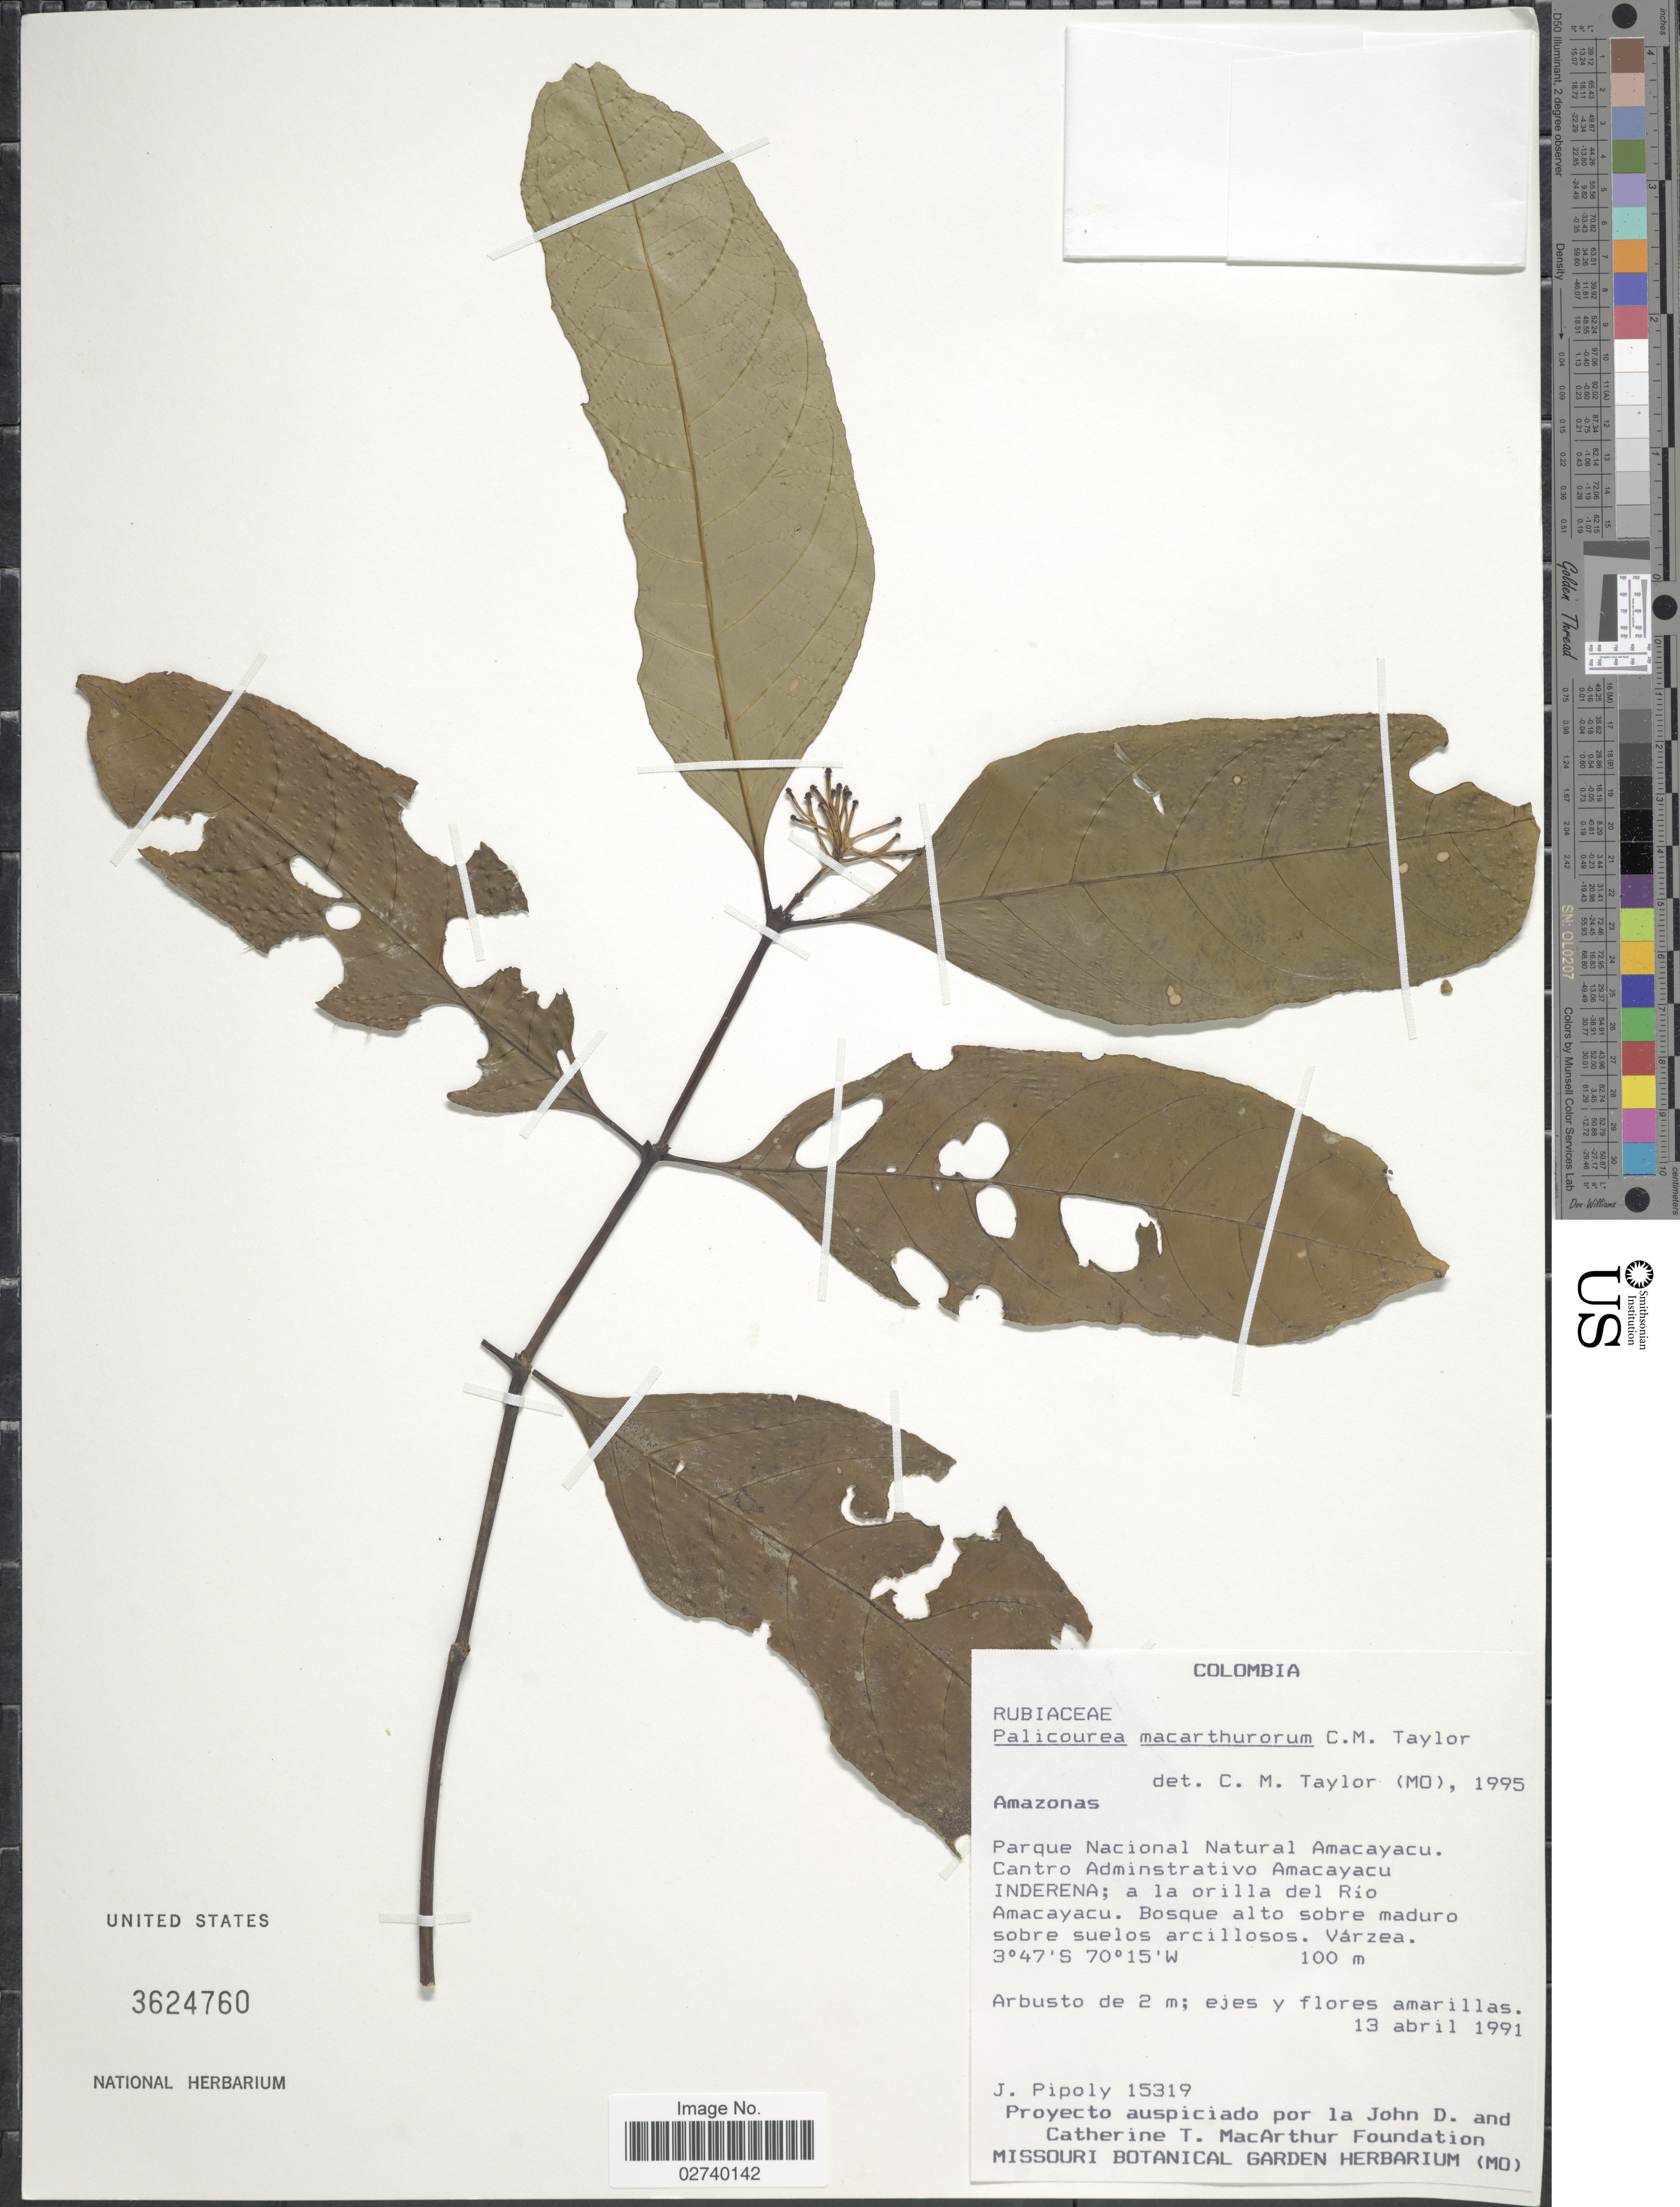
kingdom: Plantae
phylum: Tracheophyta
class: Magnoliopsida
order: Gentianales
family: Rubiaceae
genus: Palicourea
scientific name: Palicourea macarthurorum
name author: C.M. Taylor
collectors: J. J. Pipoly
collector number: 15319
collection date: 1991-04-13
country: Colombia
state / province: Amazônas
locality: Parque Nacional Natural Amacayacu, Cantro Administrativo Amacayacu, INDERENA; a la orilla del Rio Amacayacu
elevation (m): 100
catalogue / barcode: US 3624760